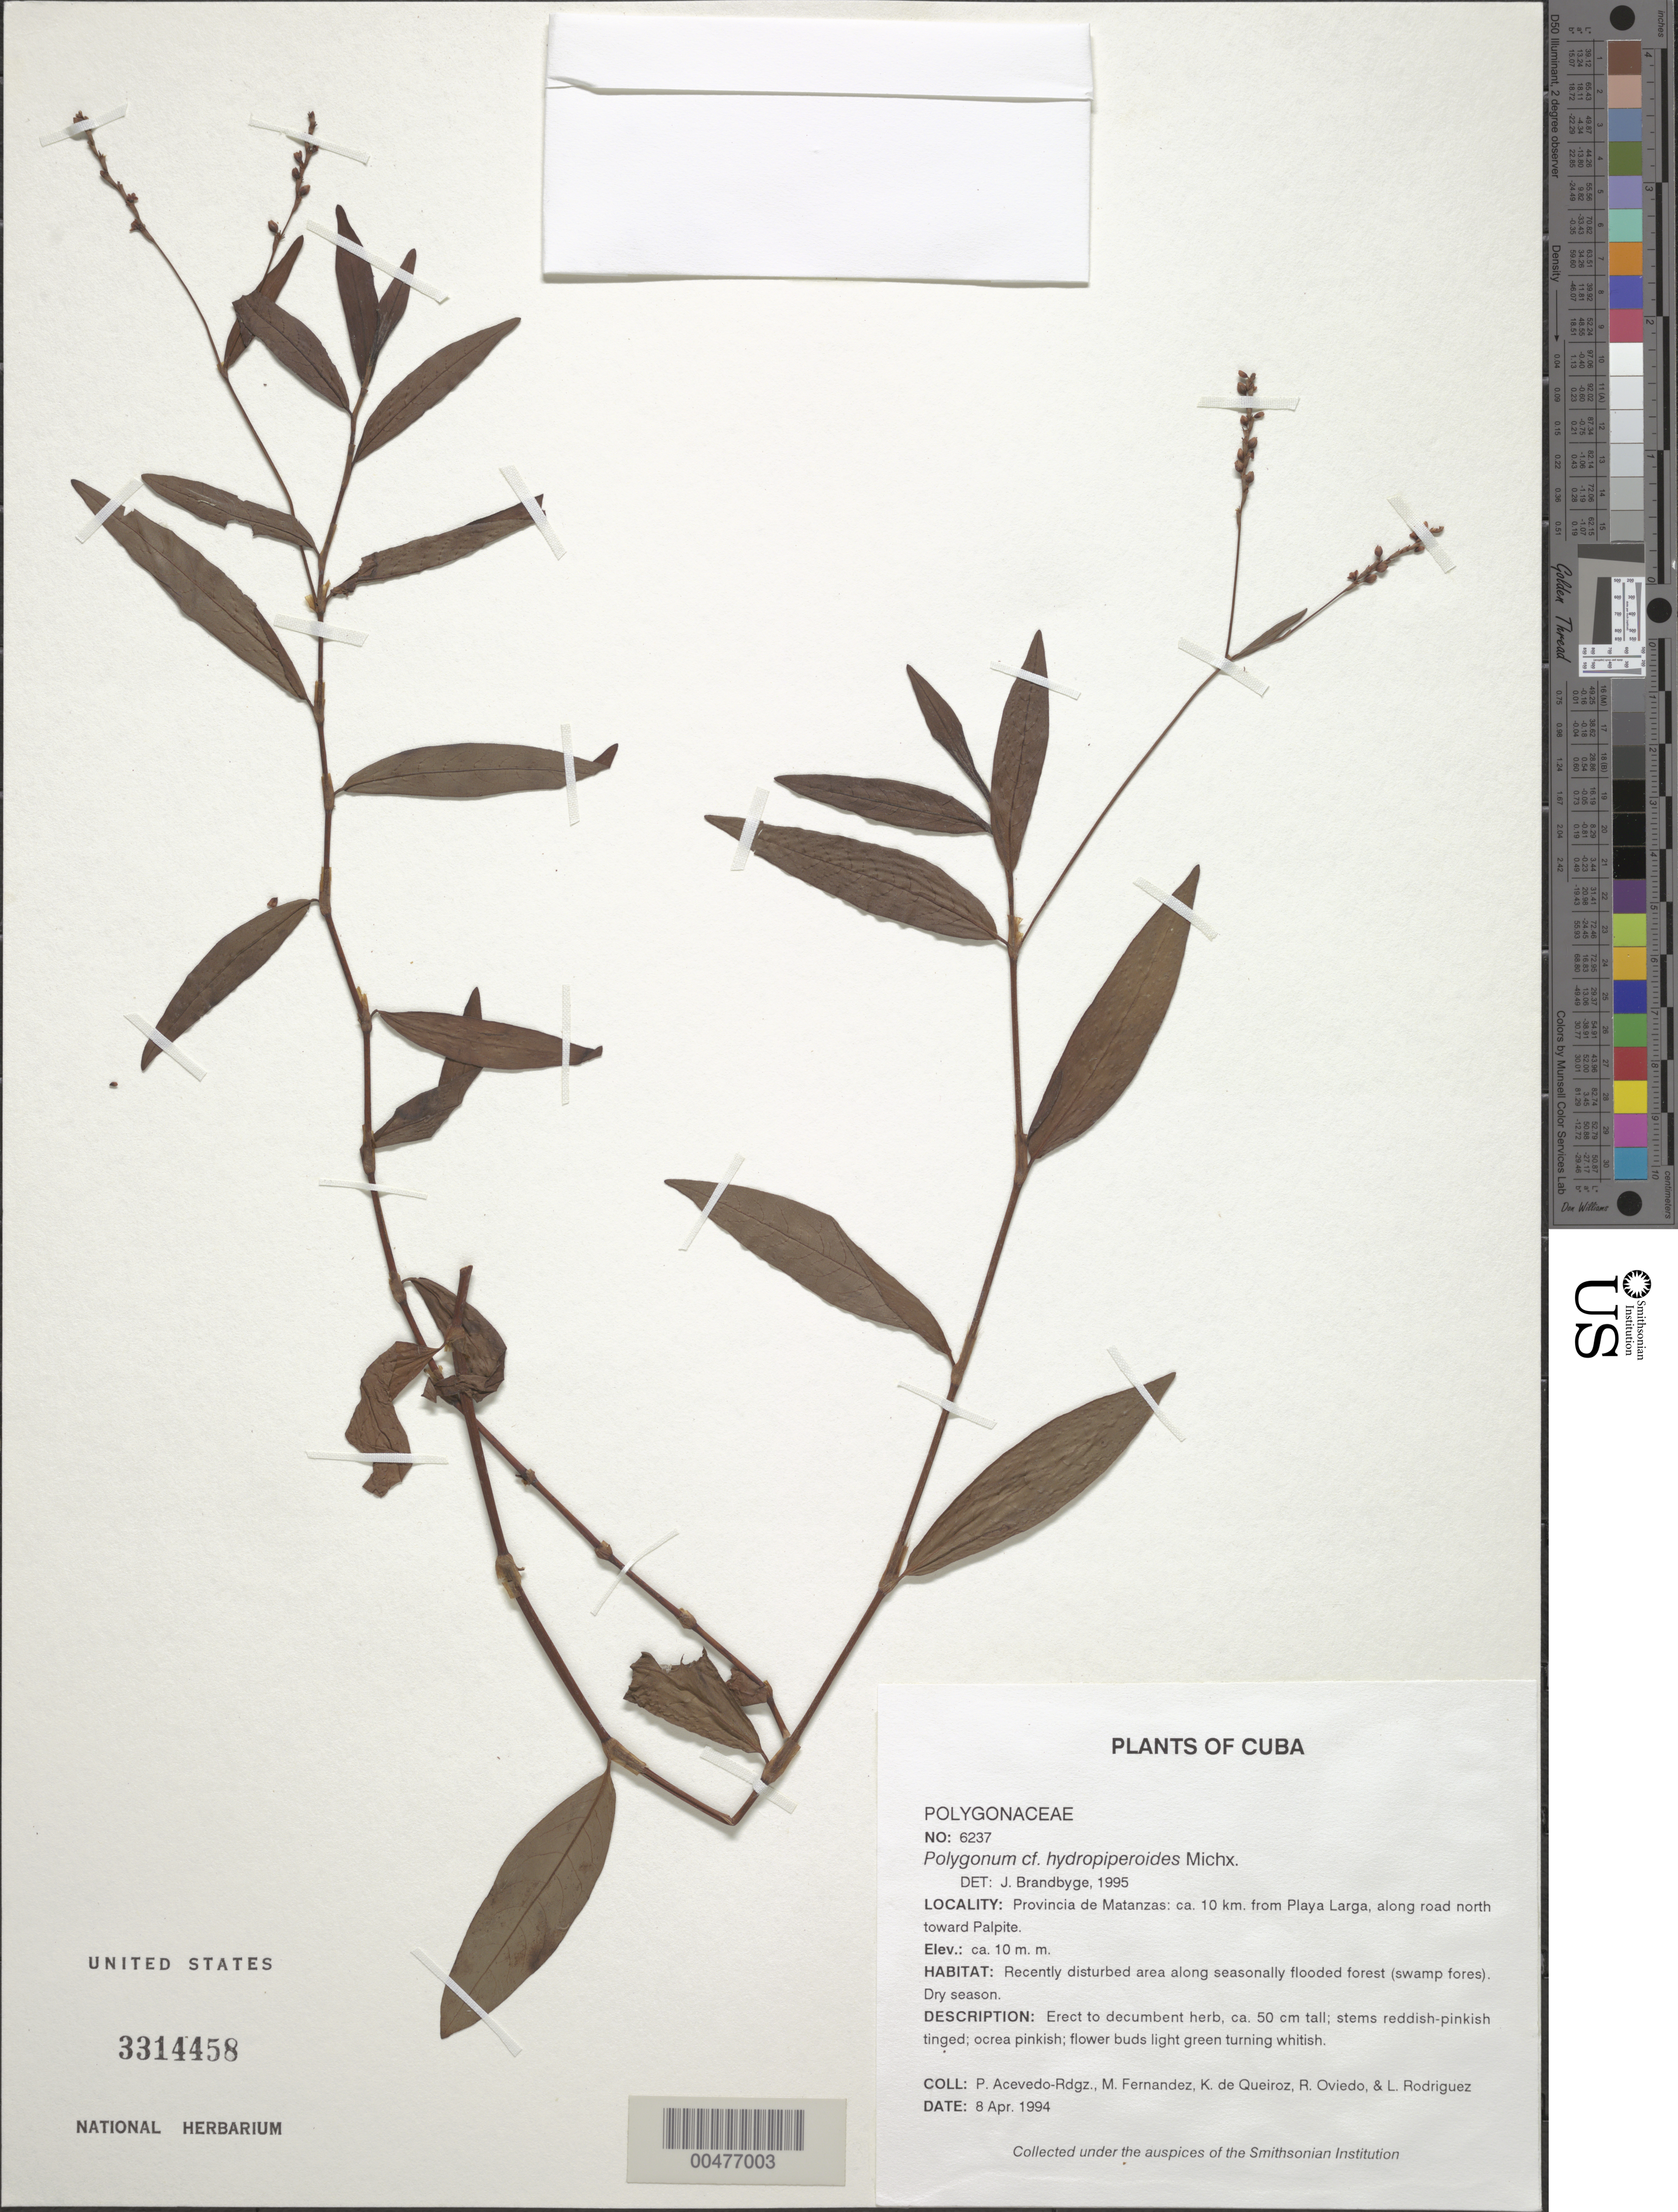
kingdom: Plantae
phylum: Tracheophyta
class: Magnoliopsida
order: Caryophyllales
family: Polygonaceae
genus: Polygonum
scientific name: Polygonum hydropiperoides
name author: Michx.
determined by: Brandbyge, J.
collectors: P. Acevedo-Rodr., M. Fernández, K. De Queiroz, R. Oviedo & L. Rodriguez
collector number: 6237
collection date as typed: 08 Apr 1994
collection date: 1994-04-08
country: Cuba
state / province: Matanzas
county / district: Municipio de Ciénaga de Zapata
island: Cuba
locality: Approx. 10 km from Playa Larga, along the road going north towards Palpite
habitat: Recently disturbed area along seasonally flooded forest (swamp fores). Dry season.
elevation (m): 10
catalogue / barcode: US 3314458